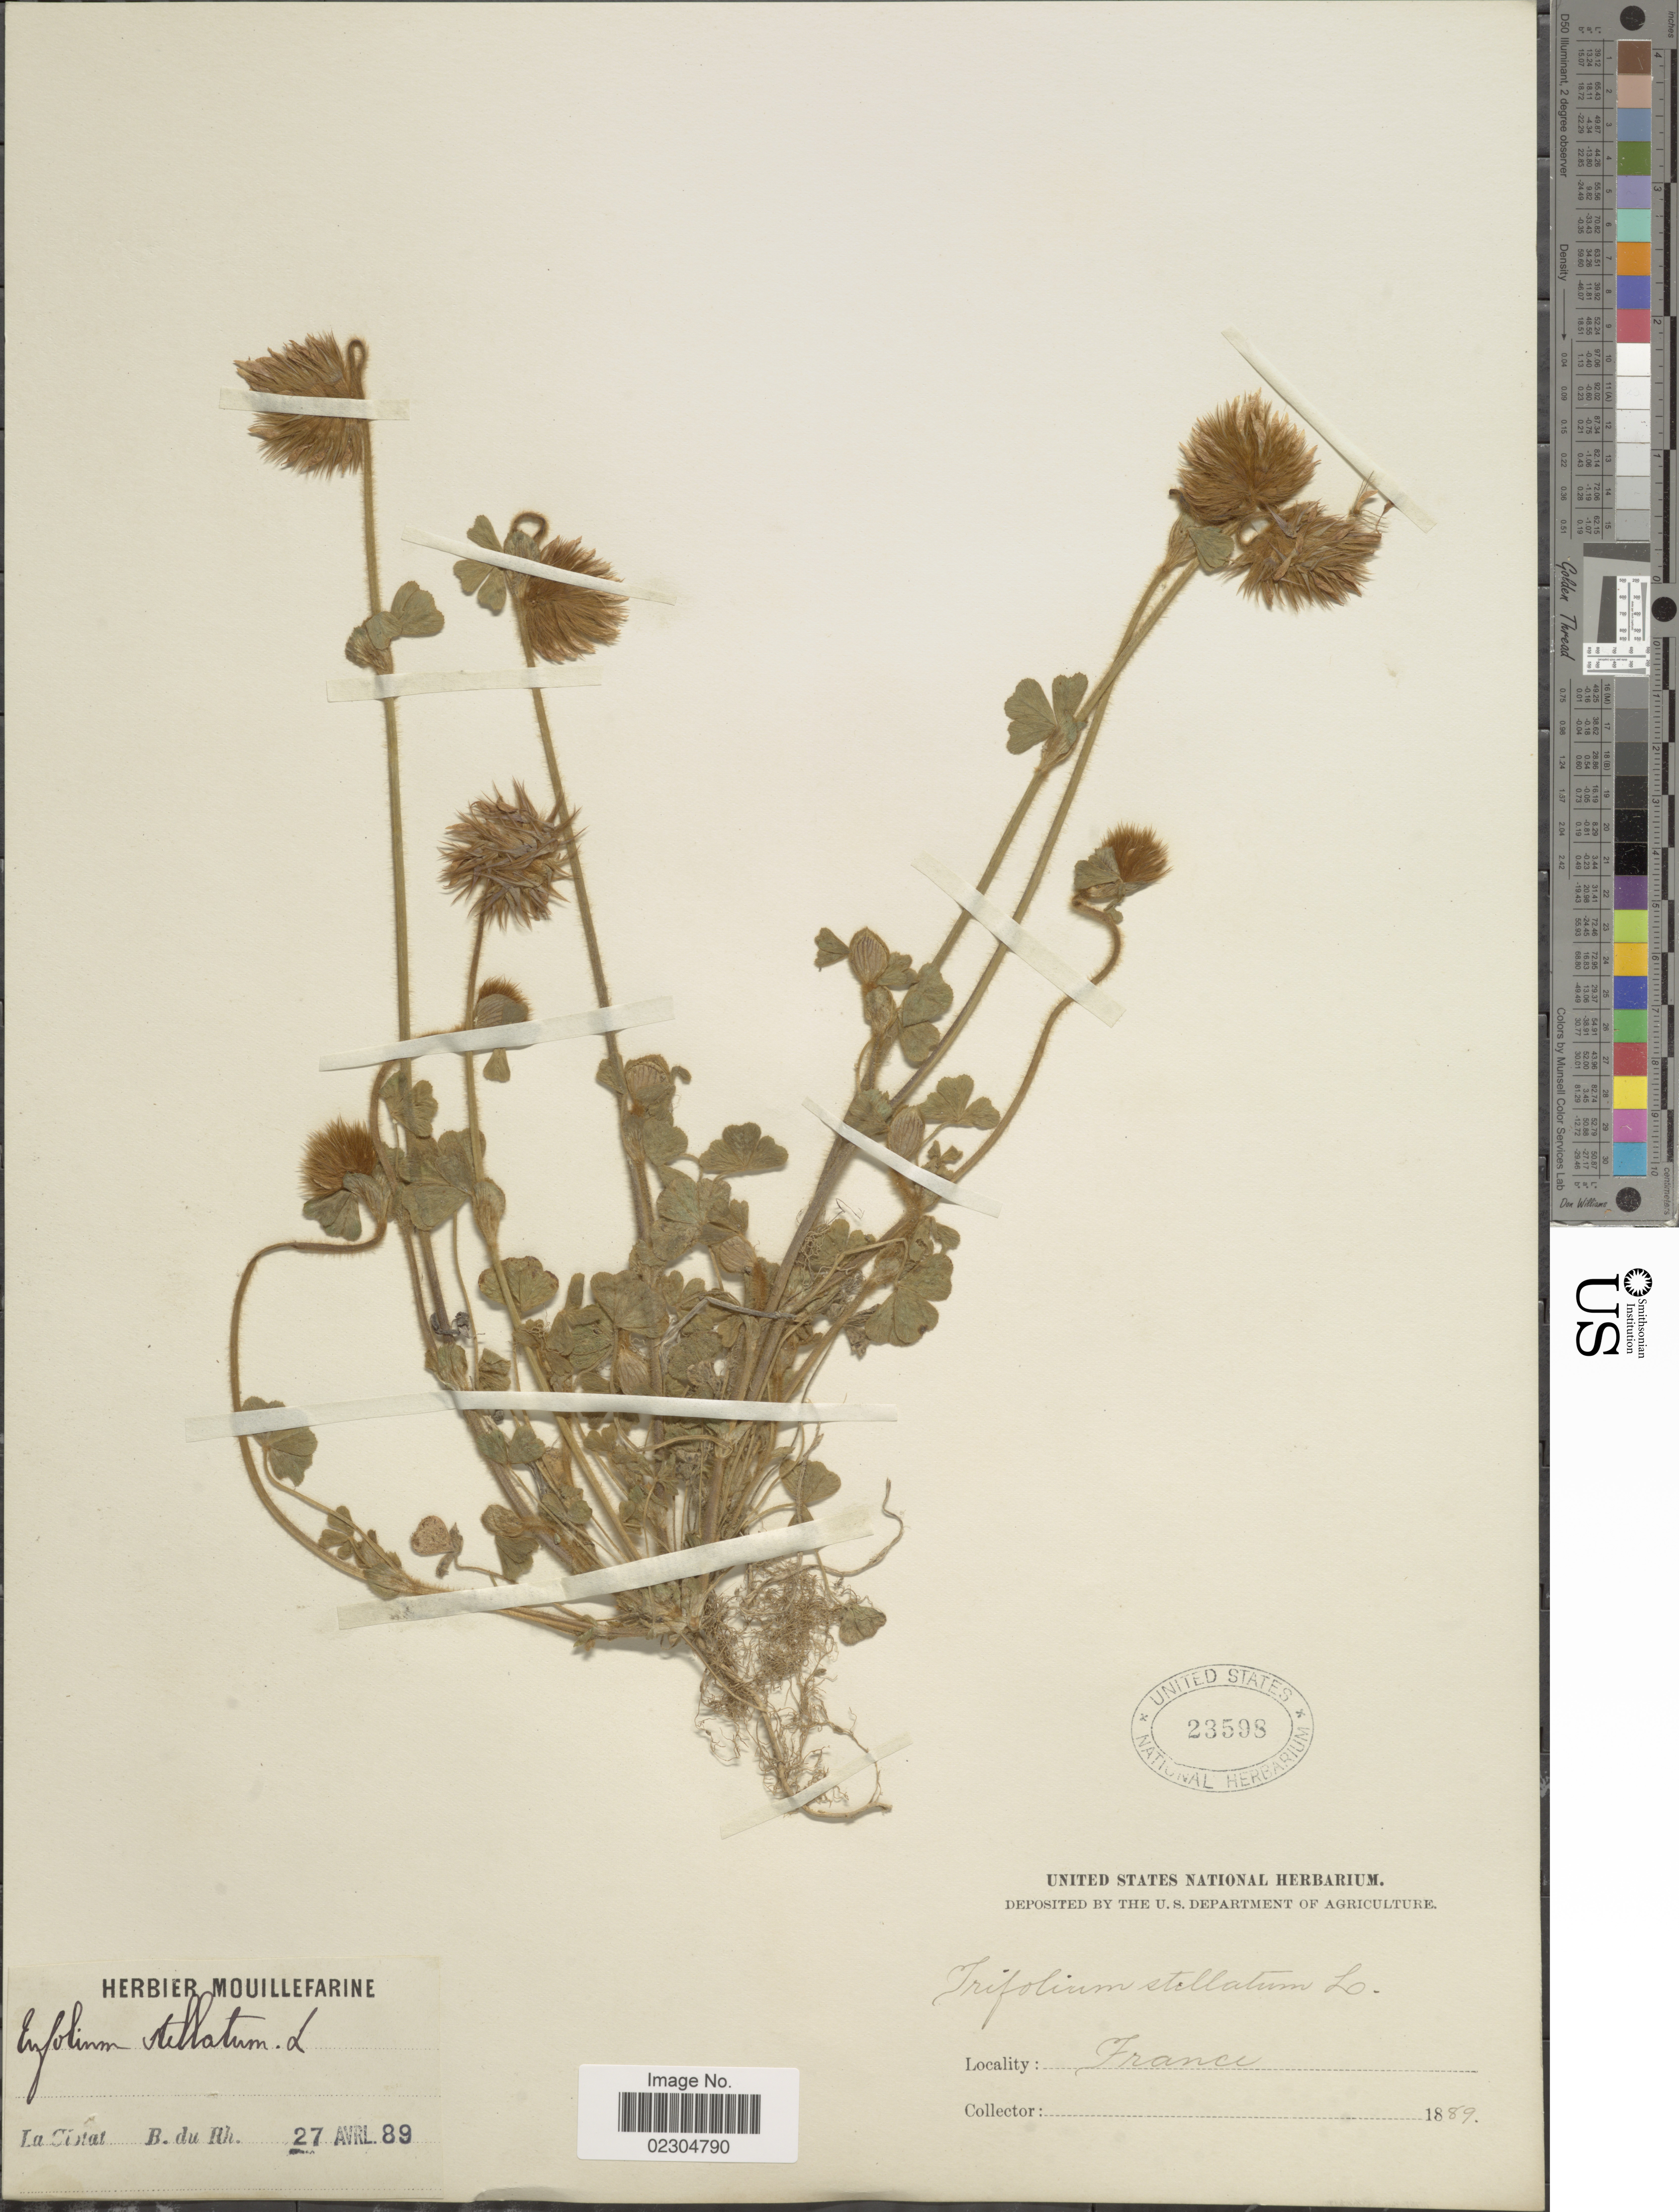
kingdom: Plantae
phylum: Tracheophyta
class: Magnoliopsida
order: Fabales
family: Fabaceae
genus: Trifolium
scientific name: Trifolium stellatum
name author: L.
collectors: ex herb. Mouillefarine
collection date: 1889-04-27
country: France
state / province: Provence-Alpes-Côte d'Azur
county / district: Bouches-du-Rhône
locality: La Ciotat, B. du Rh. [Bouches-du-Rhône]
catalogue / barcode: US 23598